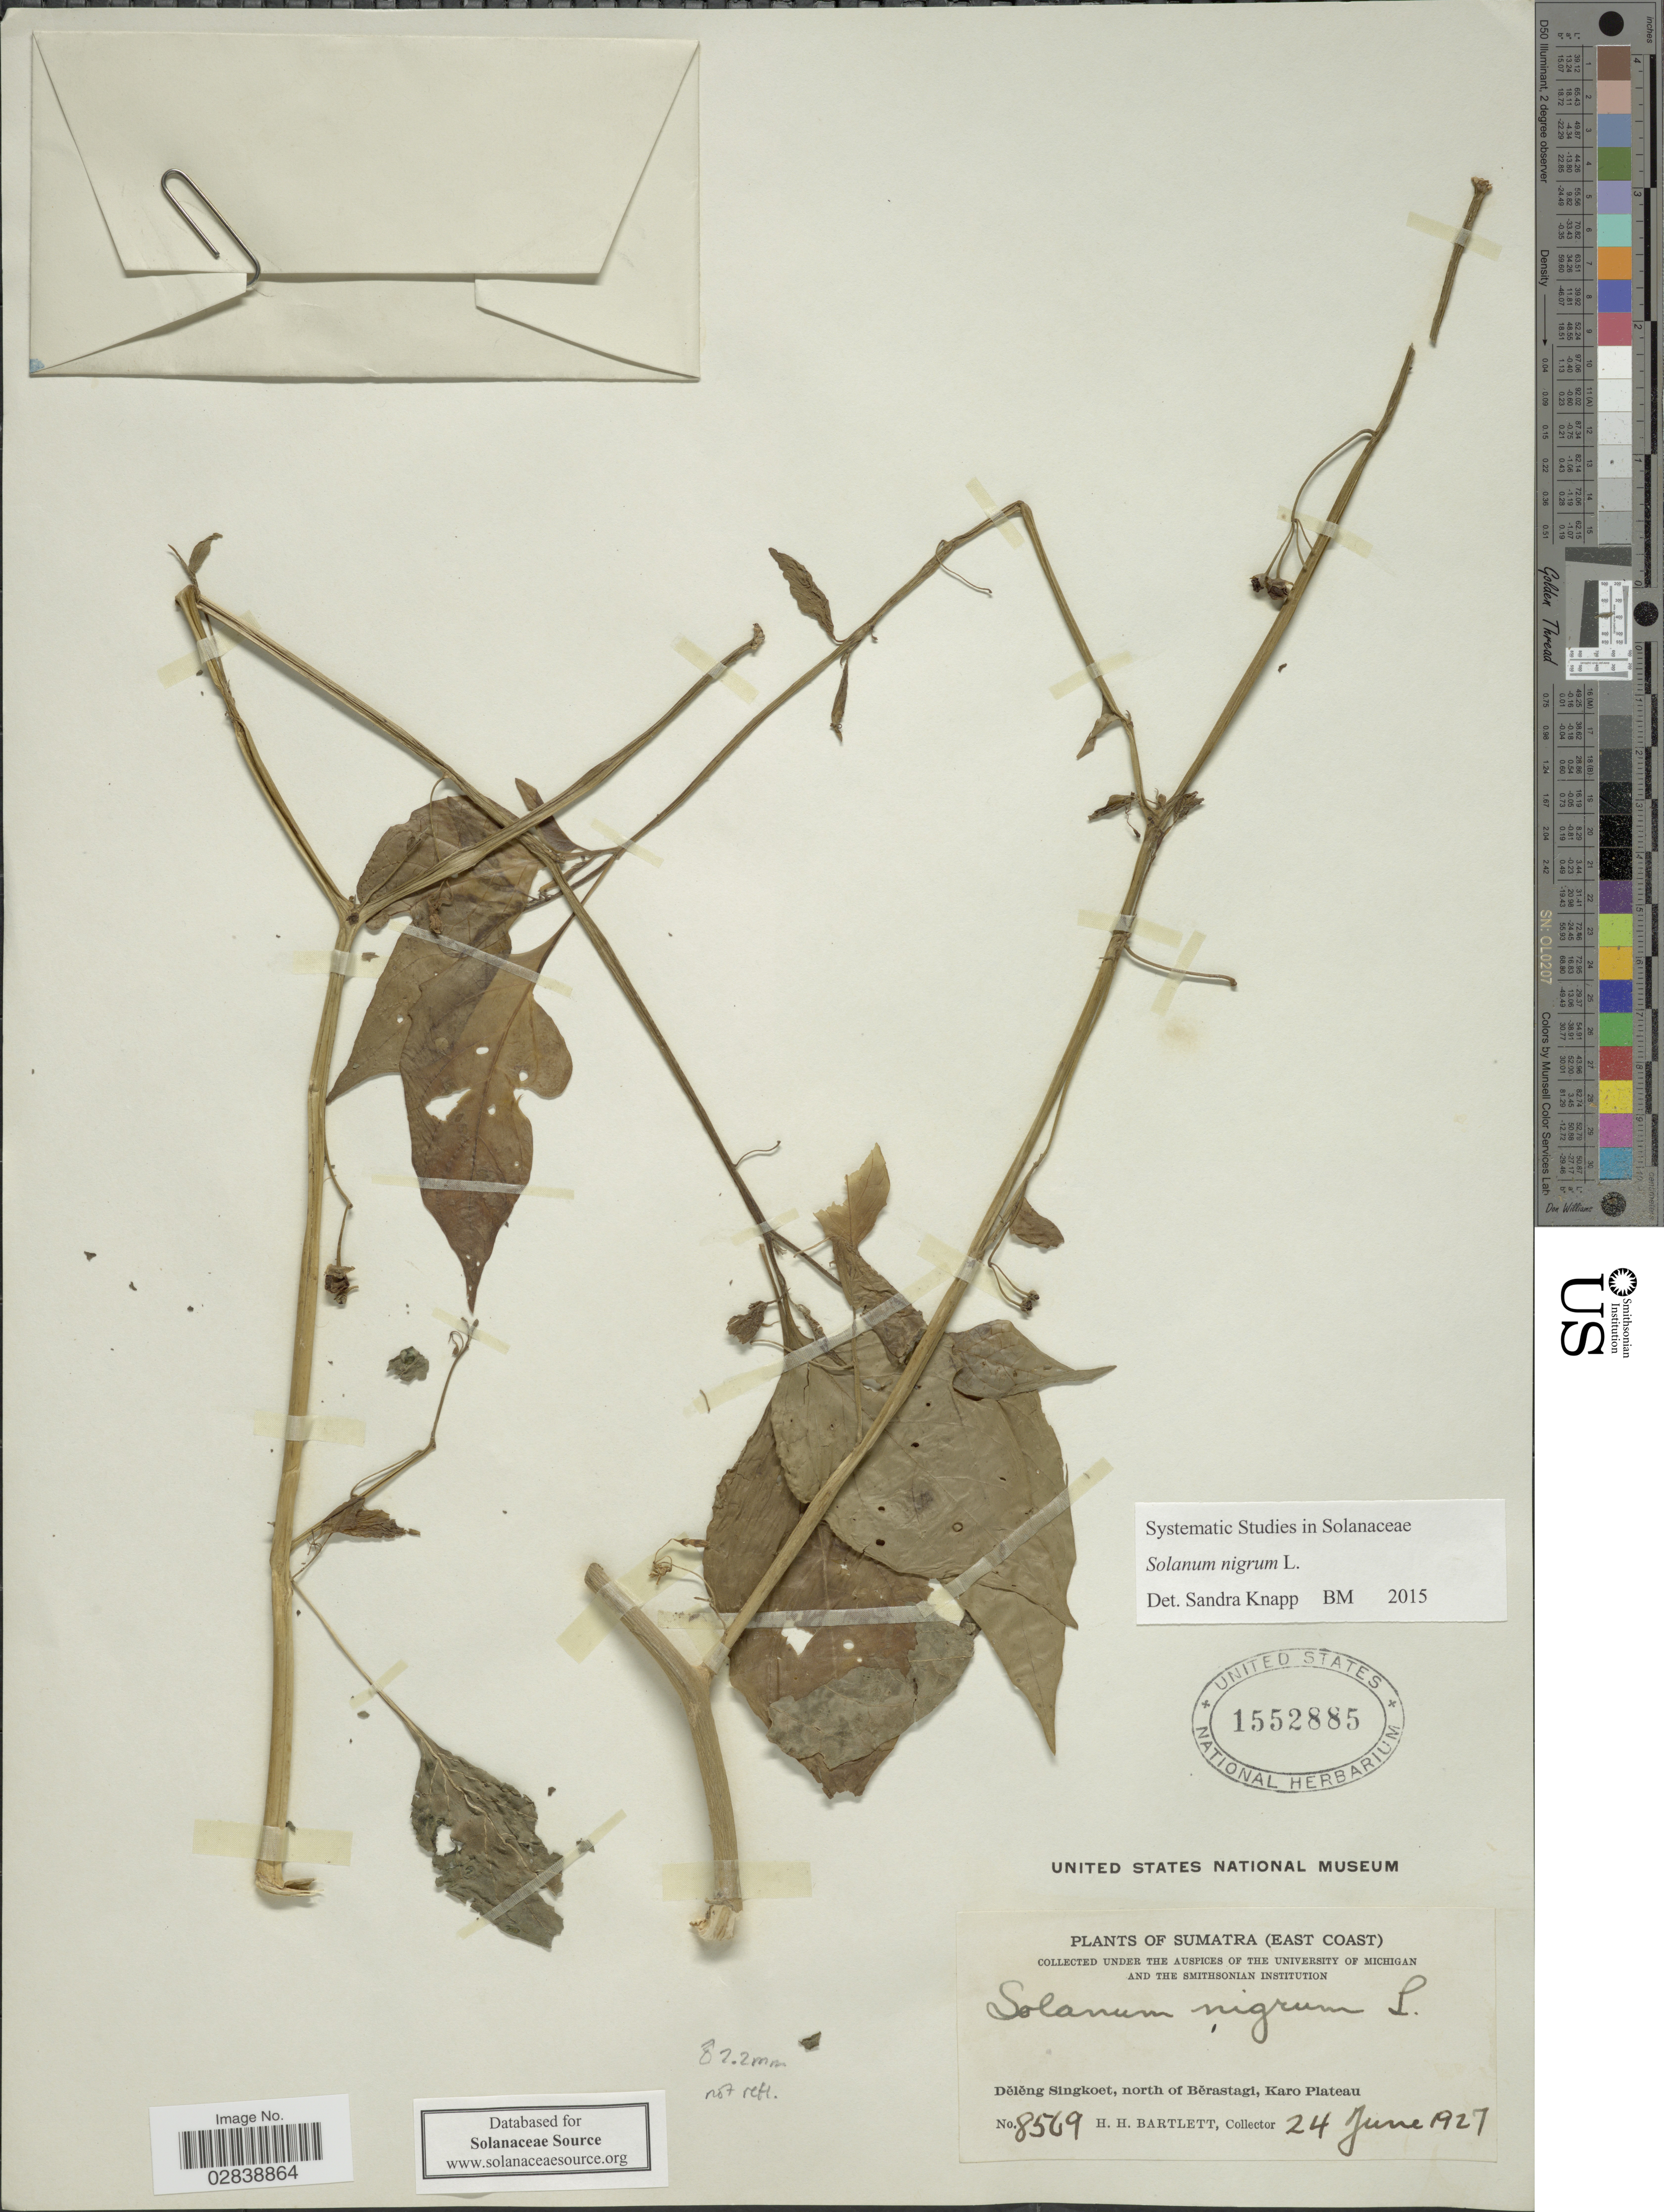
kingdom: Plantae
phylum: Tracheophyta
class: Magnoliopsida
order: Solanales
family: Solanaceae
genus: Solanum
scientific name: Solanum nigrum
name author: L.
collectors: H. H. Bartlett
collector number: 8569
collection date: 1927-06-24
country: Indonesia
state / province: Sumatra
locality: (East Coast). Deleng Singkoet, north of Berastagi, Karo Plateau.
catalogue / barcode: US 1552885